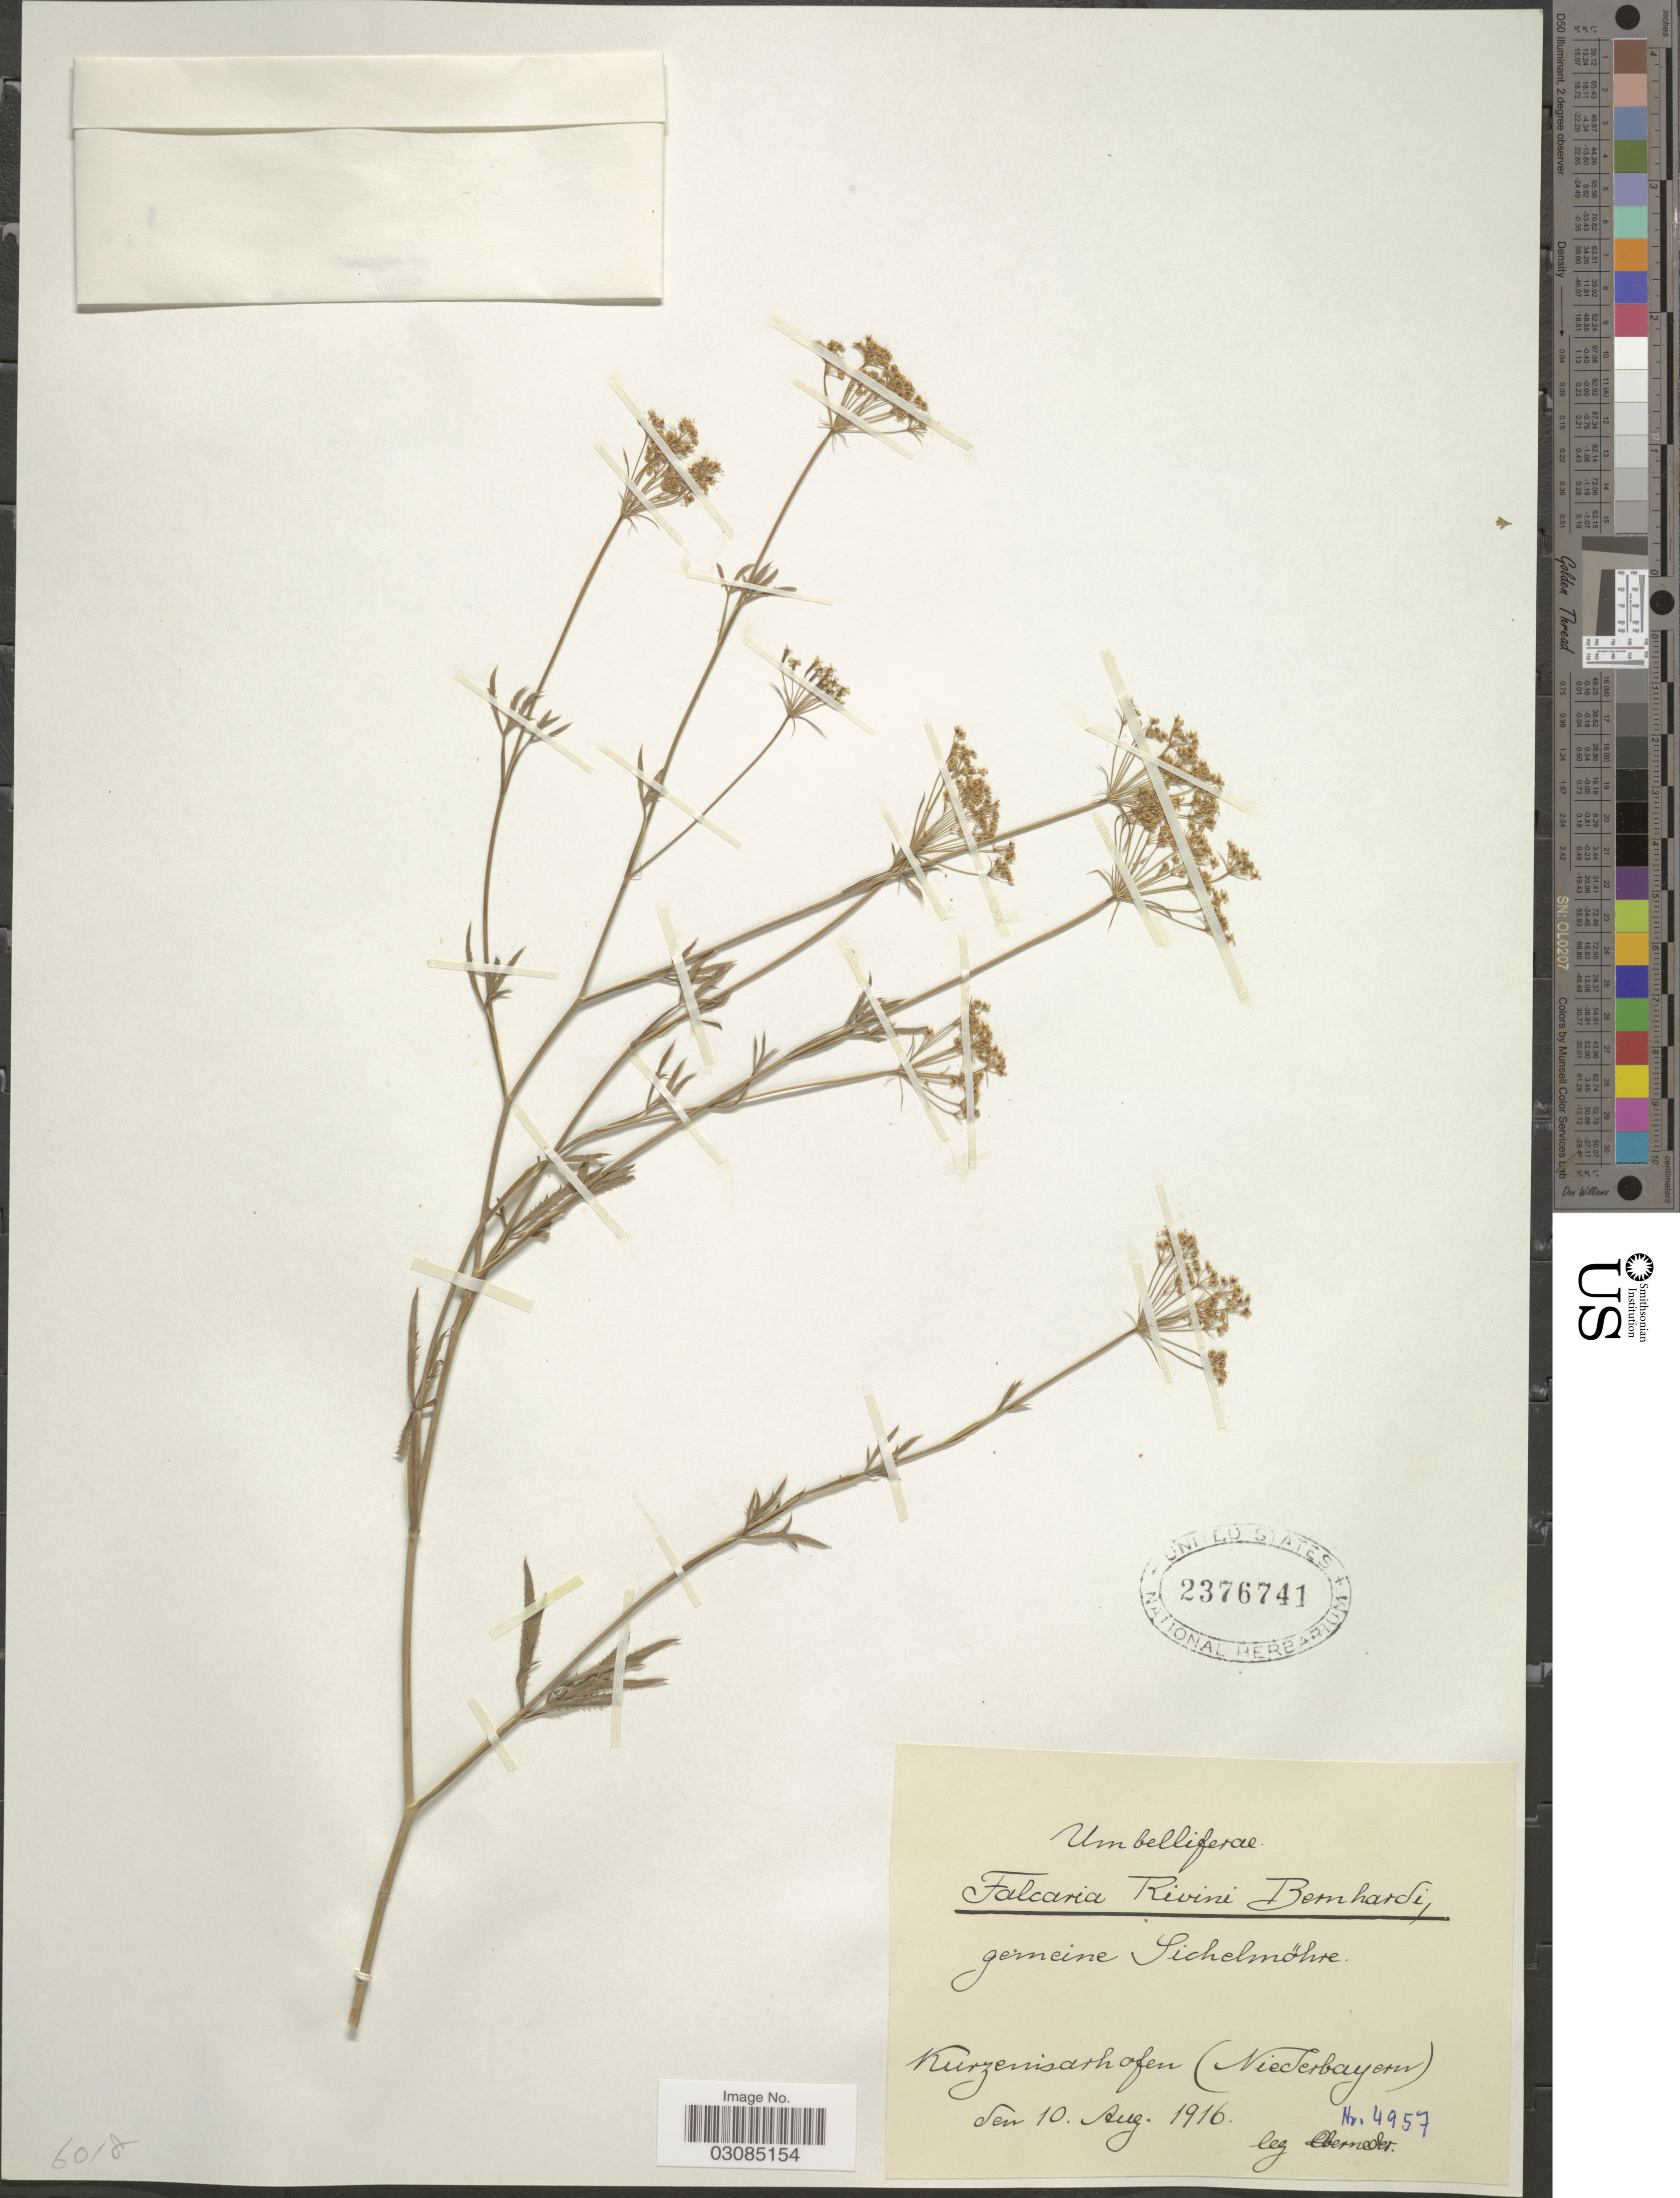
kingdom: Plantae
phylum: Tracheophyta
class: Magnoliopsida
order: Apiales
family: Apiaceae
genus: Falcaria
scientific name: Falcaria rivini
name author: Host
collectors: -. Oberneder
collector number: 4957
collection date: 1916-08-10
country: Germany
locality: Kurzenisarhofen (Niederbayern).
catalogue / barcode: US 2376741